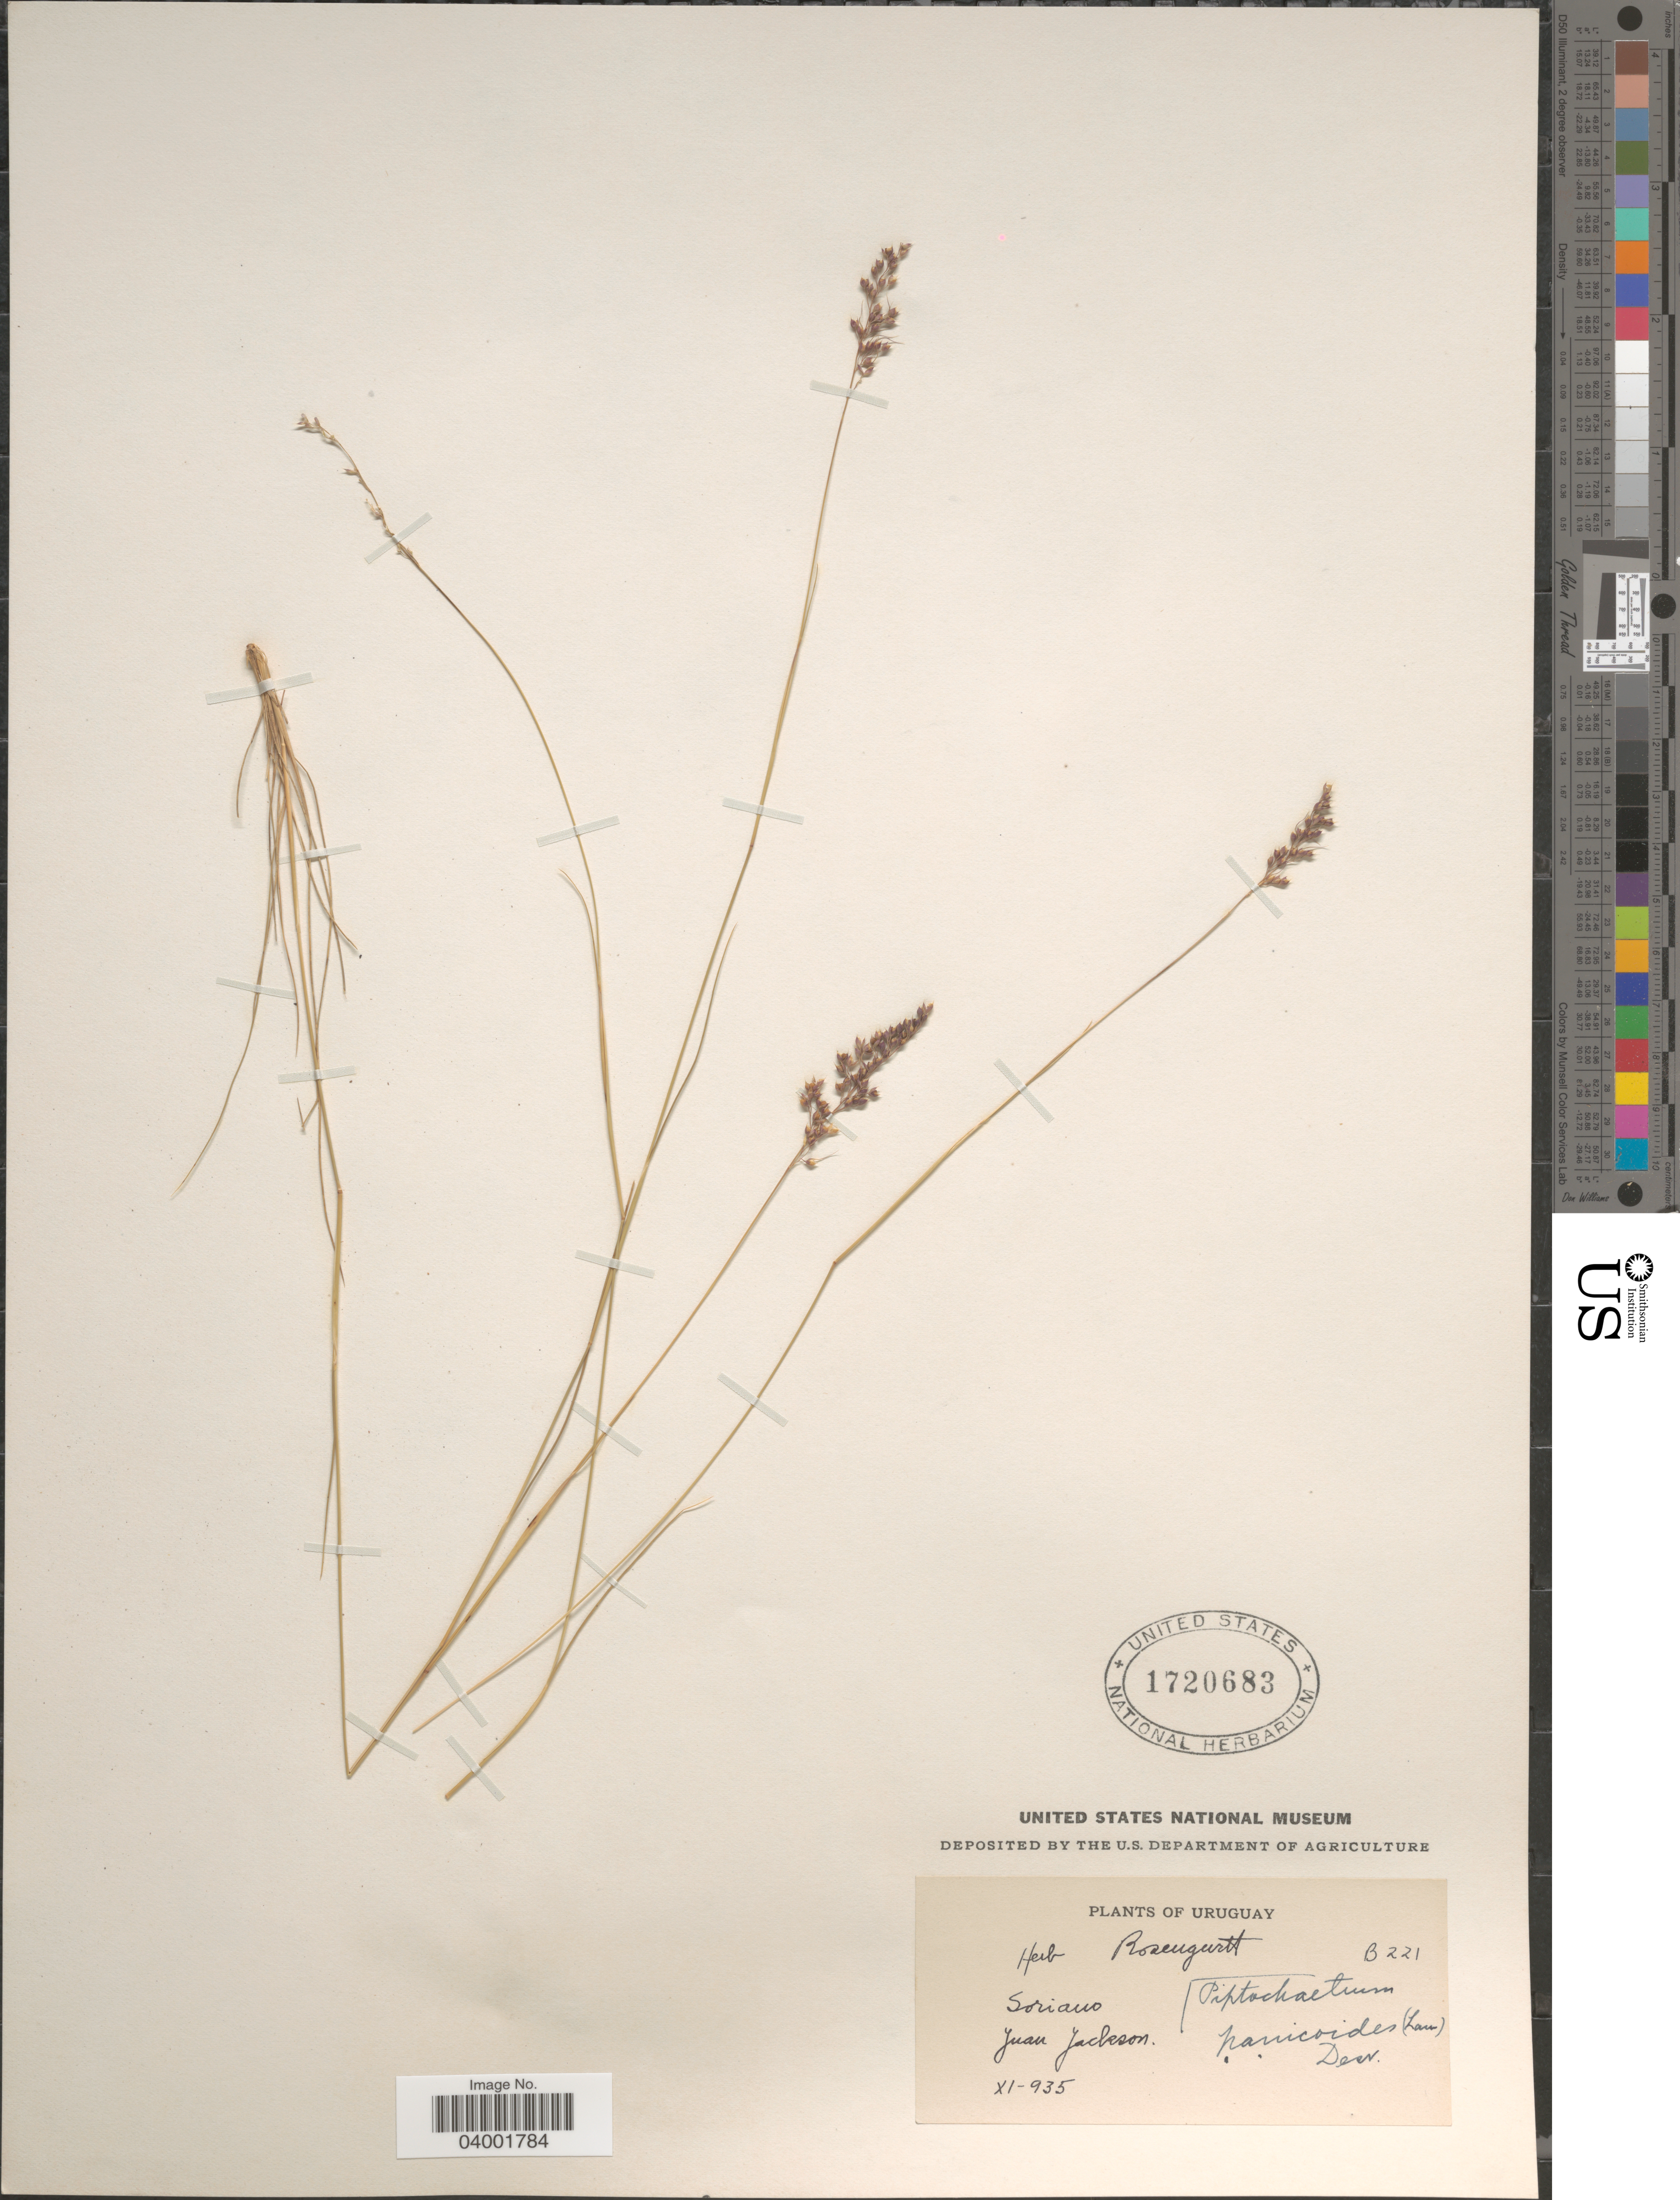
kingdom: Plantae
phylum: Tracheophyta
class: Liliopsida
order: Poales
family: Poaceae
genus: Piptochaetium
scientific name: Piptochaetium montevidense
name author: (Spreng.) Parodi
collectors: ex herb. Rosengurtt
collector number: B221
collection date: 1935-11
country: Uruguay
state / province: Soriano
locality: Juan Jackson.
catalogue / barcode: US 1720683